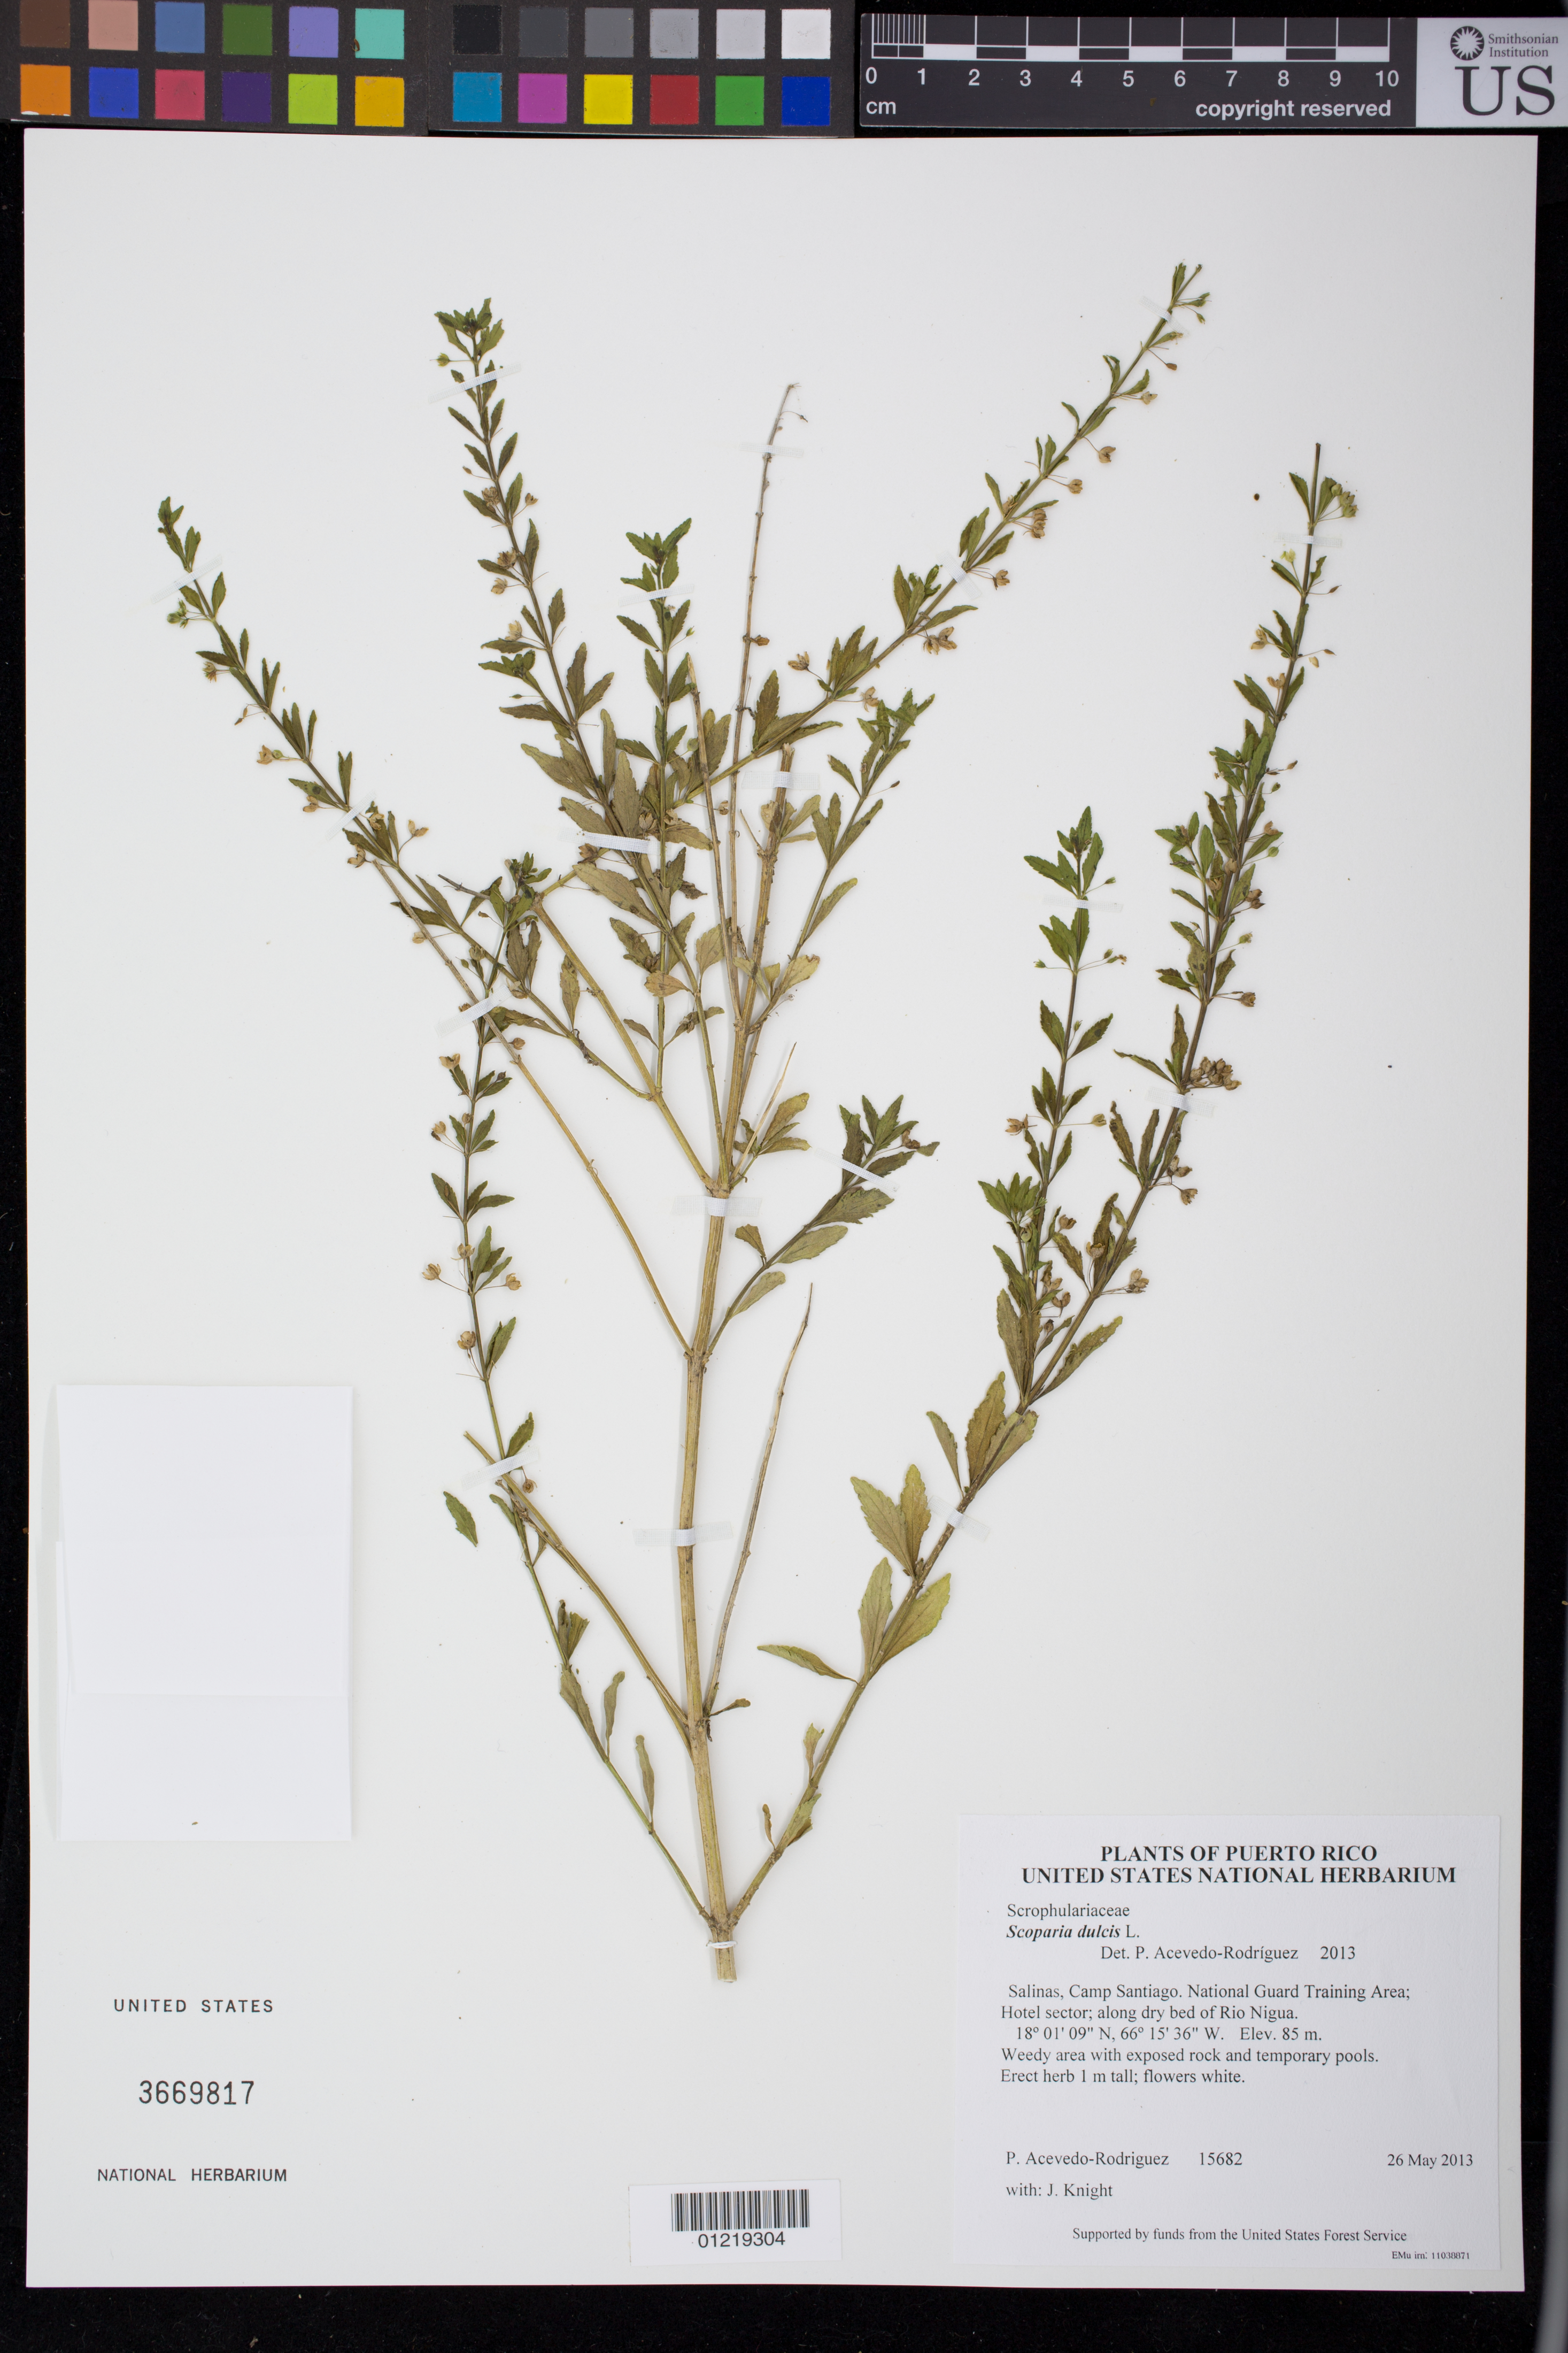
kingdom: Plantae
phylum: Tracheophyta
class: Magnoliopsida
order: Lamiales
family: Plantaginaceae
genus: Scoparia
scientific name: Scoparia dulcis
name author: L.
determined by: Acevedo-Rodríguez, P., (BOT), Smithsonian Institution - National Museum of Natural History (UNITED STATES)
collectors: P. Acevedo-Rodr. & J. Knight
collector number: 15682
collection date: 2013-05-26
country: Puerto Rico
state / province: Salinas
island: Puerto Rico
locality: Camp Santiago. National Guard Training Area; Hotel sector; along dry bed of Rio Nigua.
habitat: Weedy area with exposed rock and temporary pools.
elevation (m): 85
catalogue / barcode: US 3669817